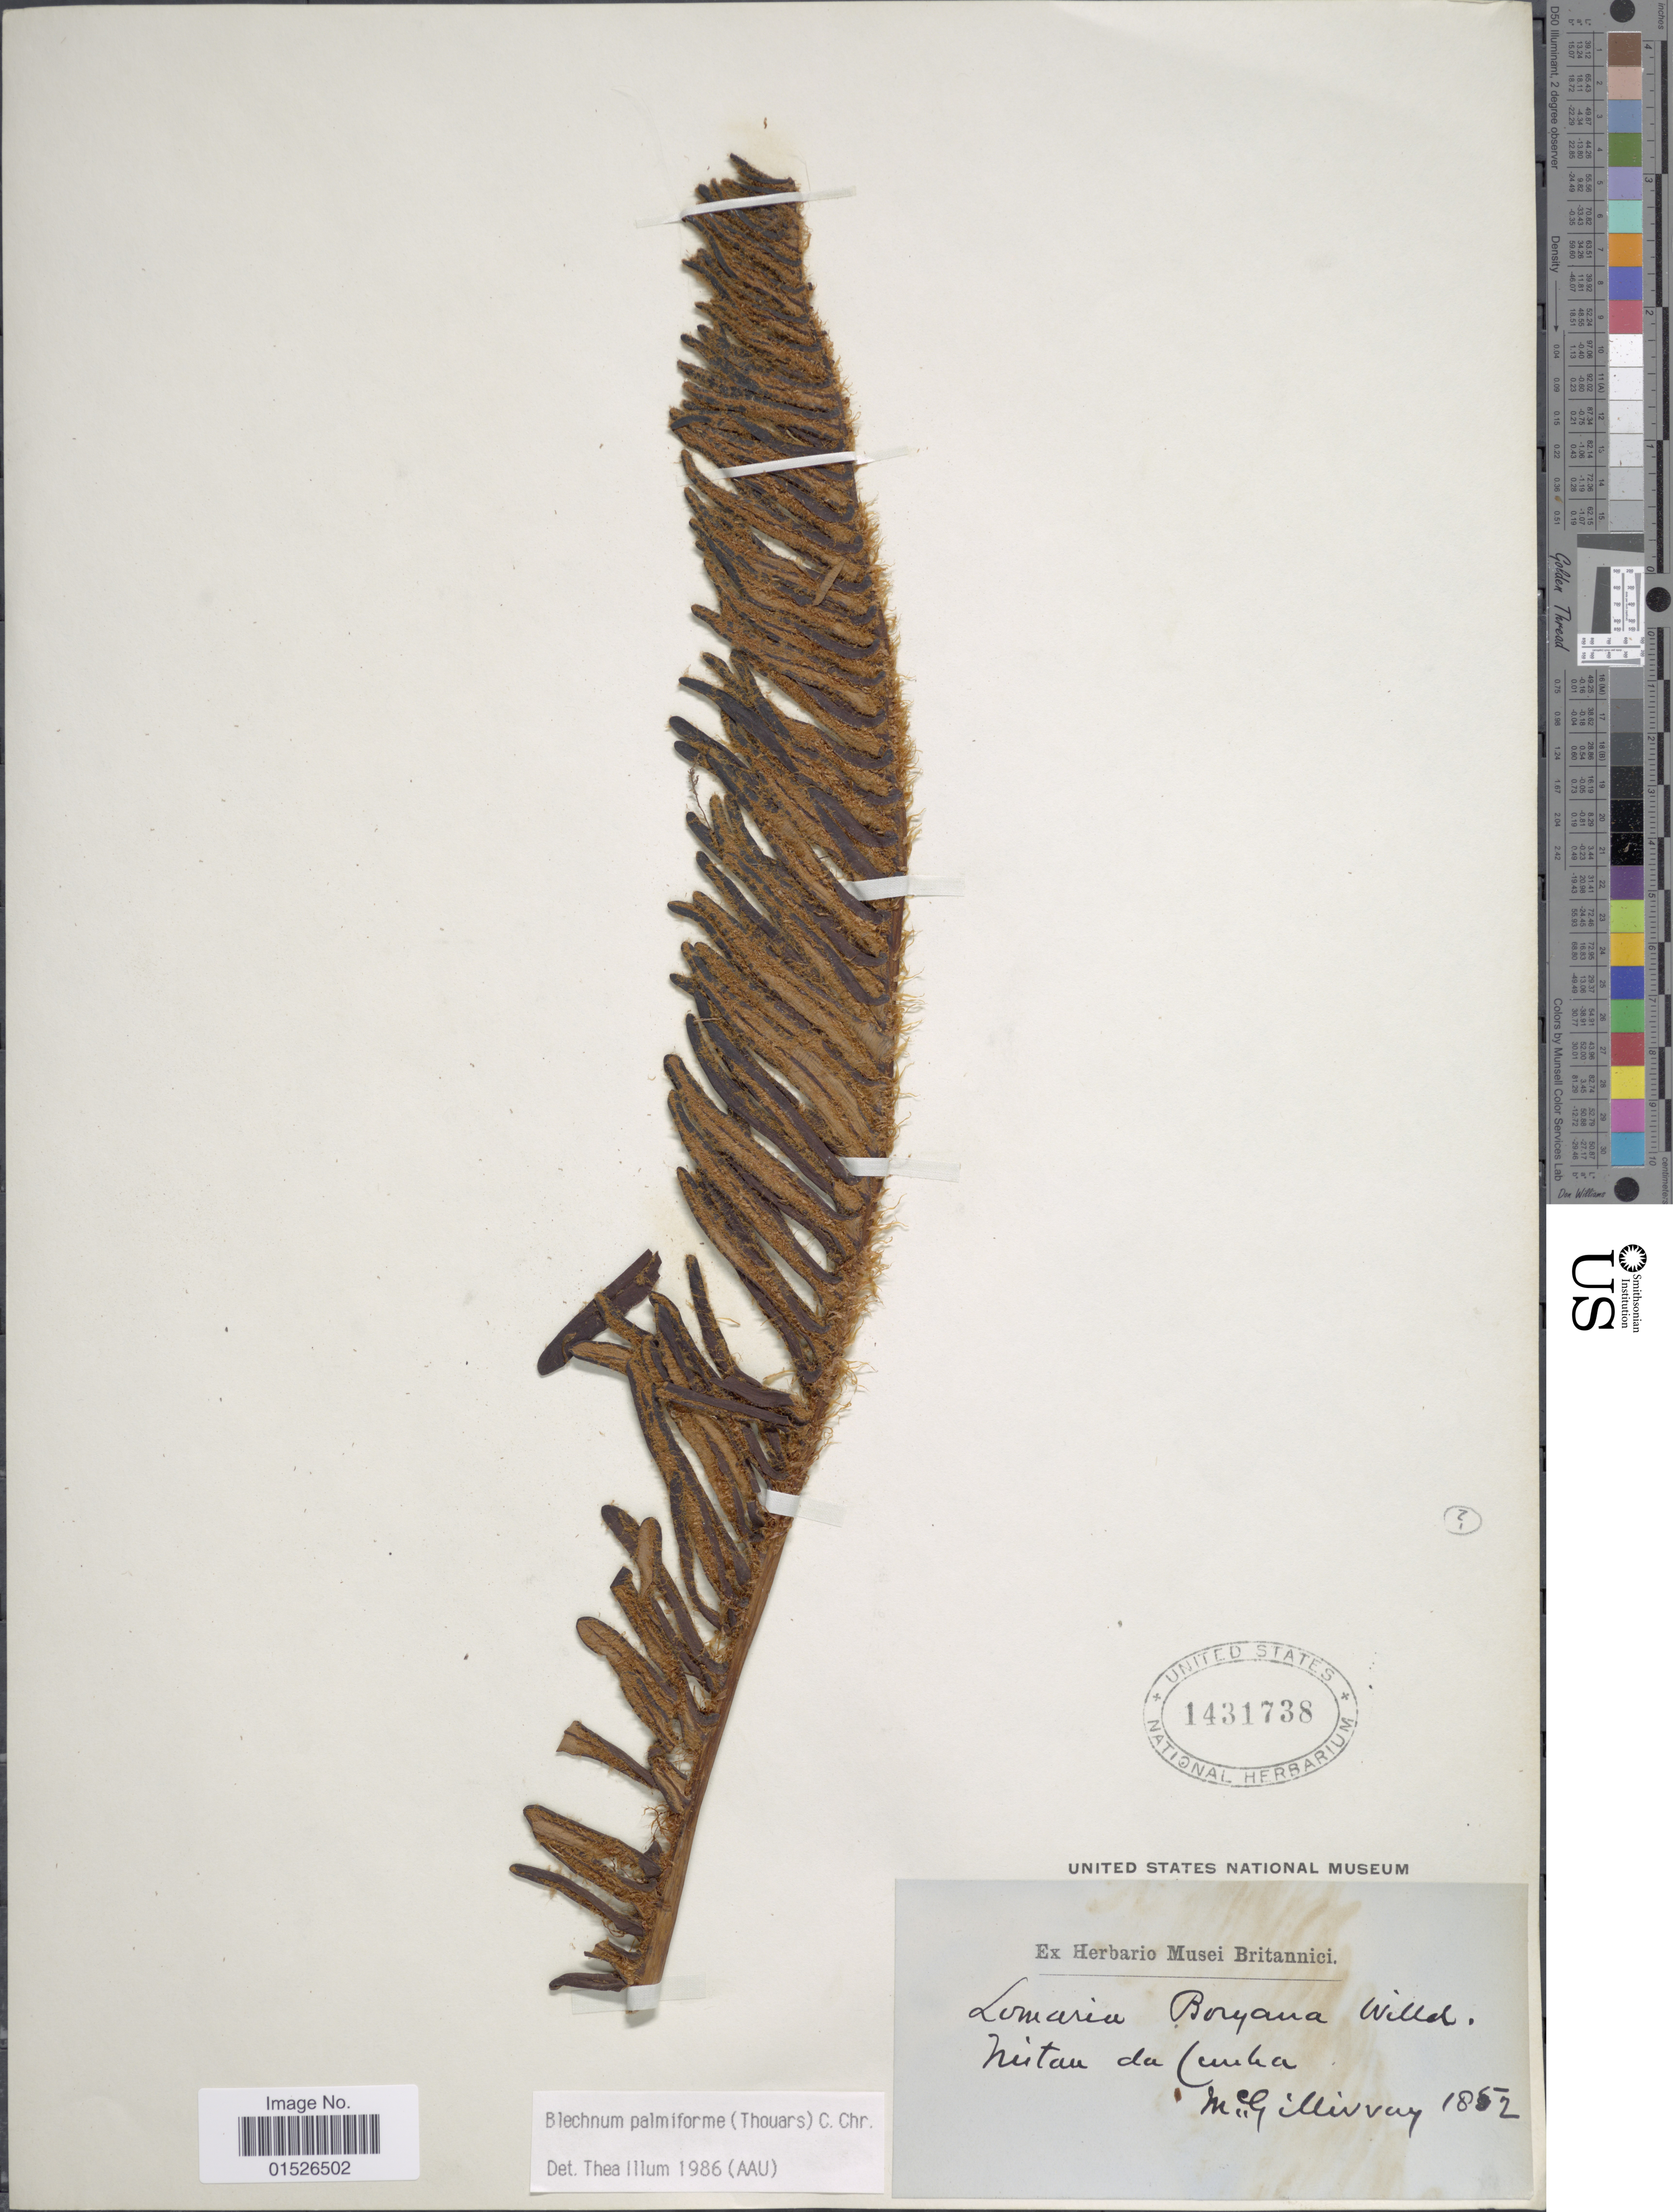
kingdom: Plantae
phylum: Tracheophyta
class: Polypodiopsida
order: Polypodiales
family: Blechnaceae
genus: Blechnum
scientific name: Blechnum obtusifolium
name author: (C. Presl ex Christ) Ettingsh.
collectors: McGilliivary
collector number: s..n.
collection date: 1852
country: St. Helena Islands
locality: Tristan da Cunha.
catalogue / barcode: US 1431738